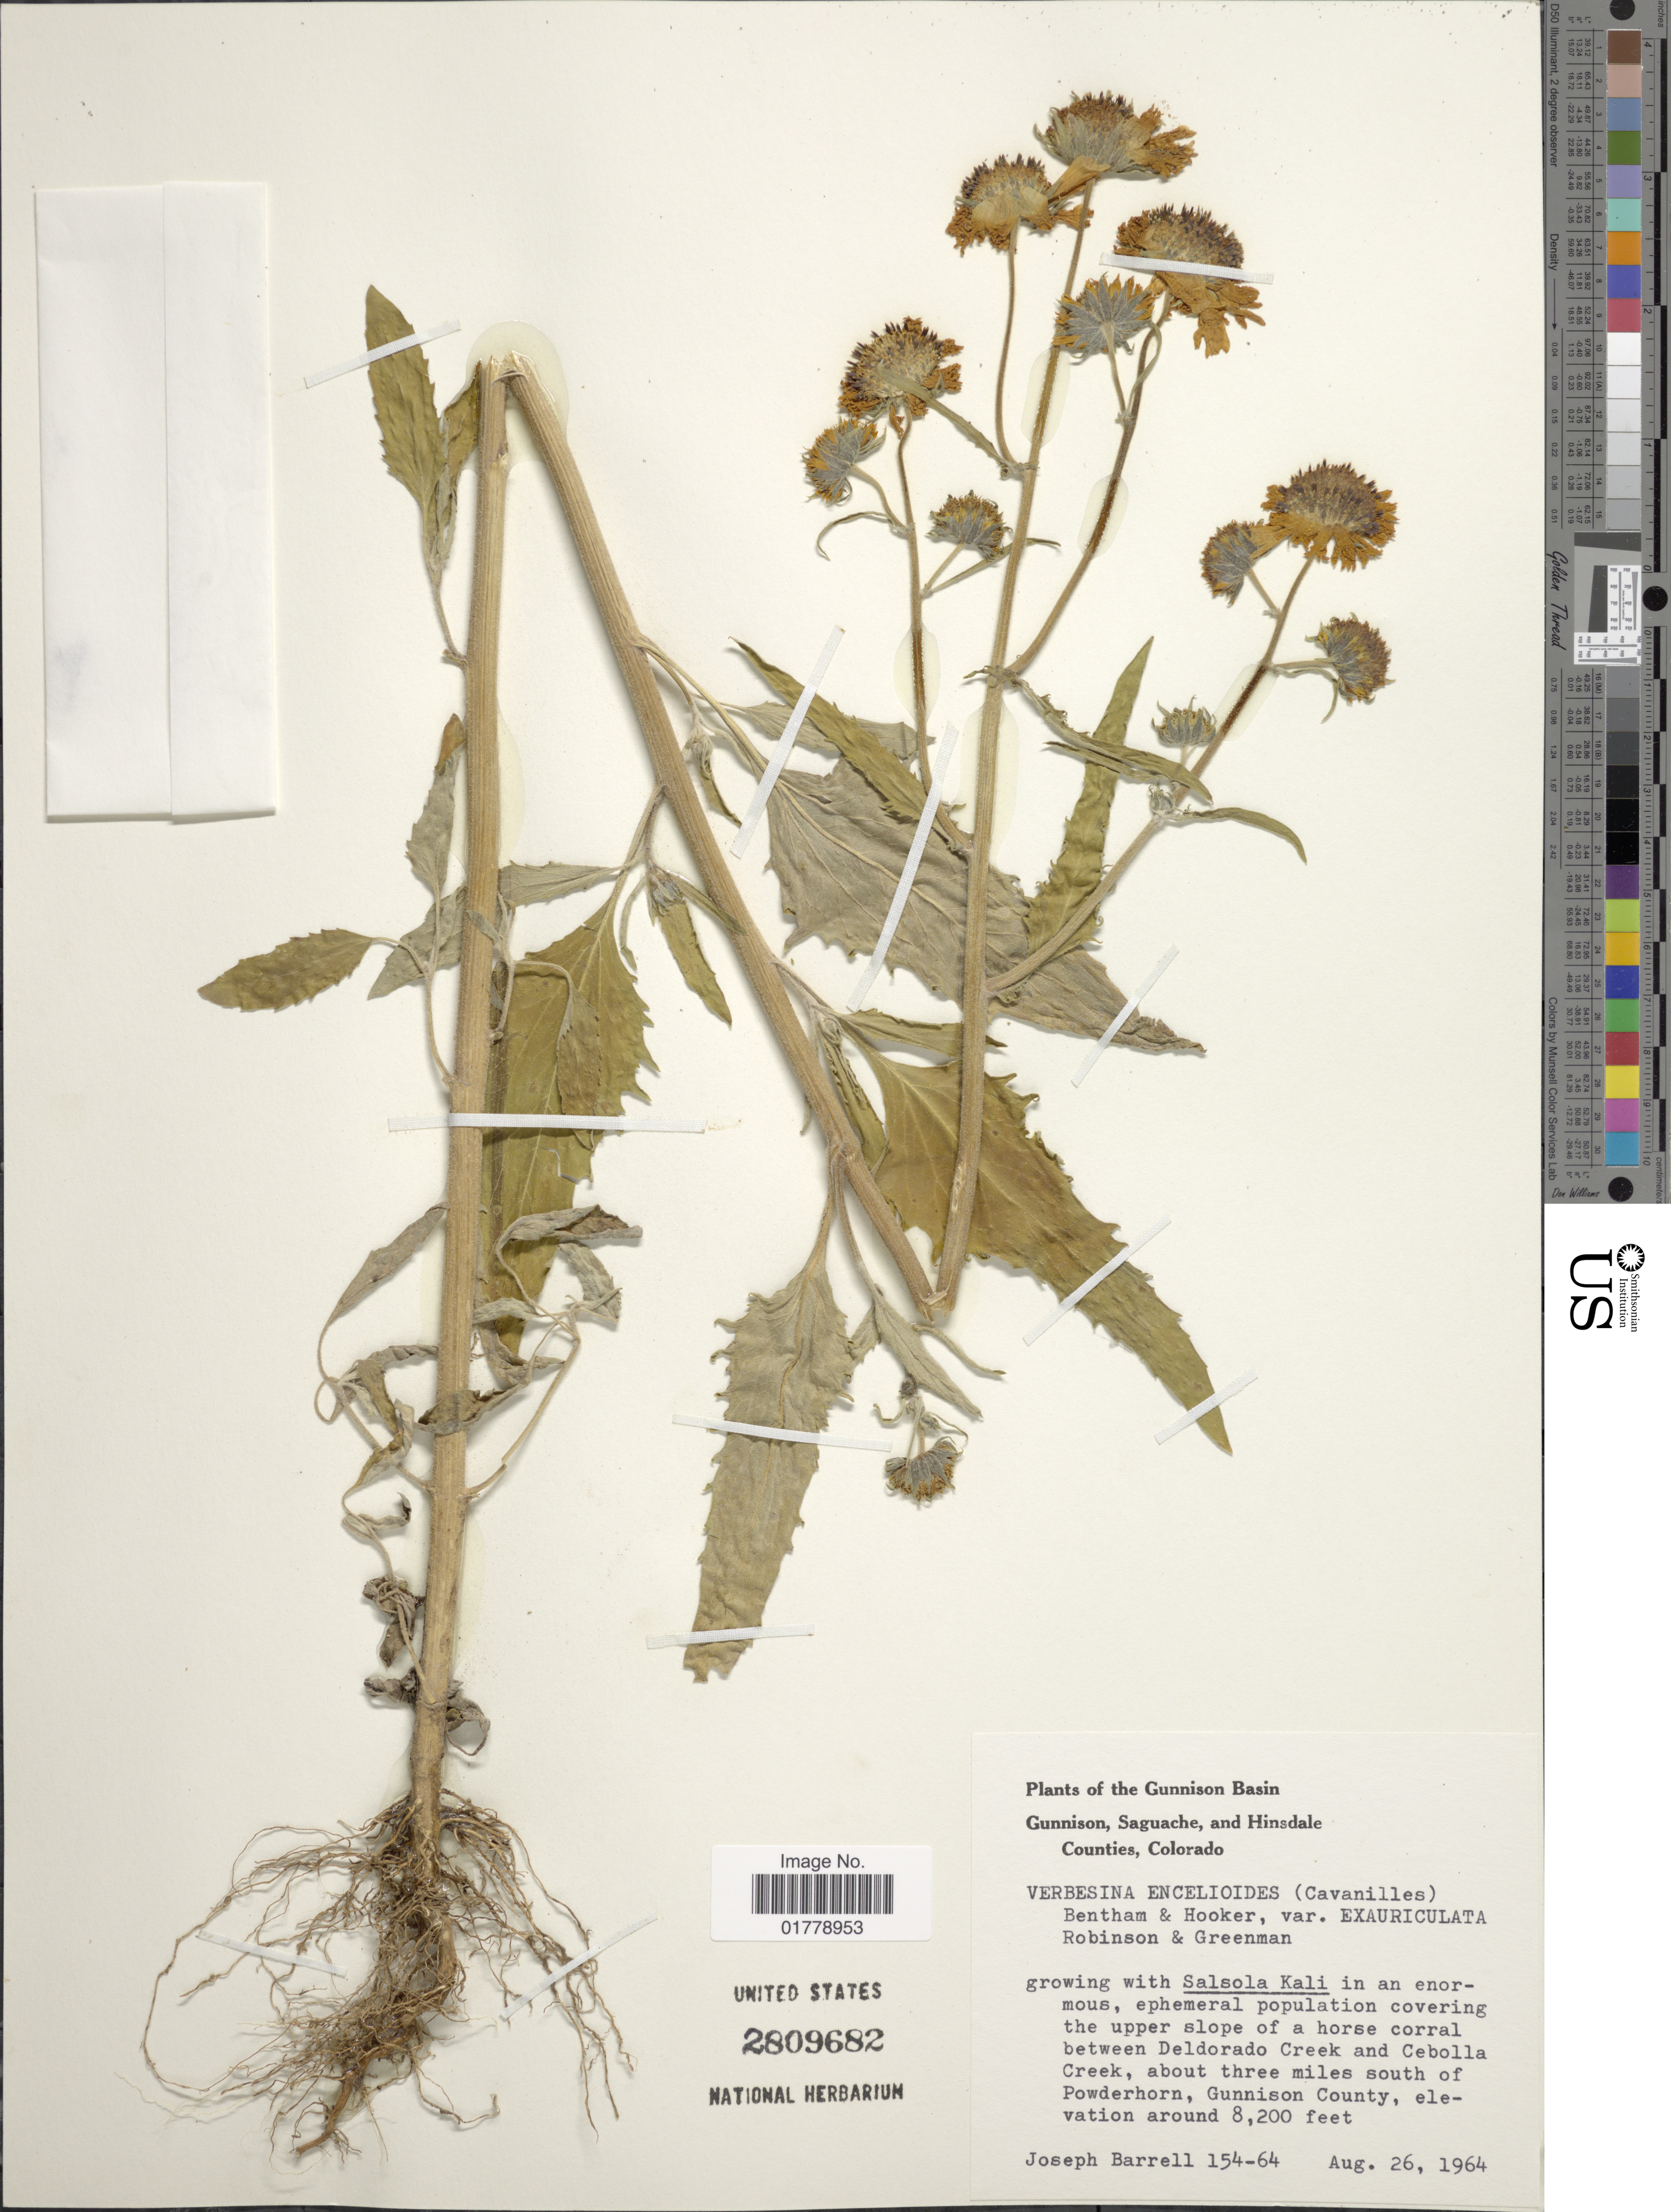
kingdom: Plantae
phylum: Tracheophyta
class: Magnoliopsida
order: Asterales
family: Asteraceae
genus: Verbesina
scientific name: Verbesina encelioides var. cana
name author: (B.L. Rob.) Greenm.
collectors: J. Barrell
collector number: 154-64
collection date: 1964-08-26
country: United States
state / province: Colorado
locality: Gunnison Basin. Gunnison, Saguache, and Hinsdale Counties, Colorado. Upper slope of a horse corral between Deldorado Creek and Cebolla Creek, about three miles south of Powderhorn, Gunnison County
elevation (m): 2499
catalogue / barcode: US 2809682